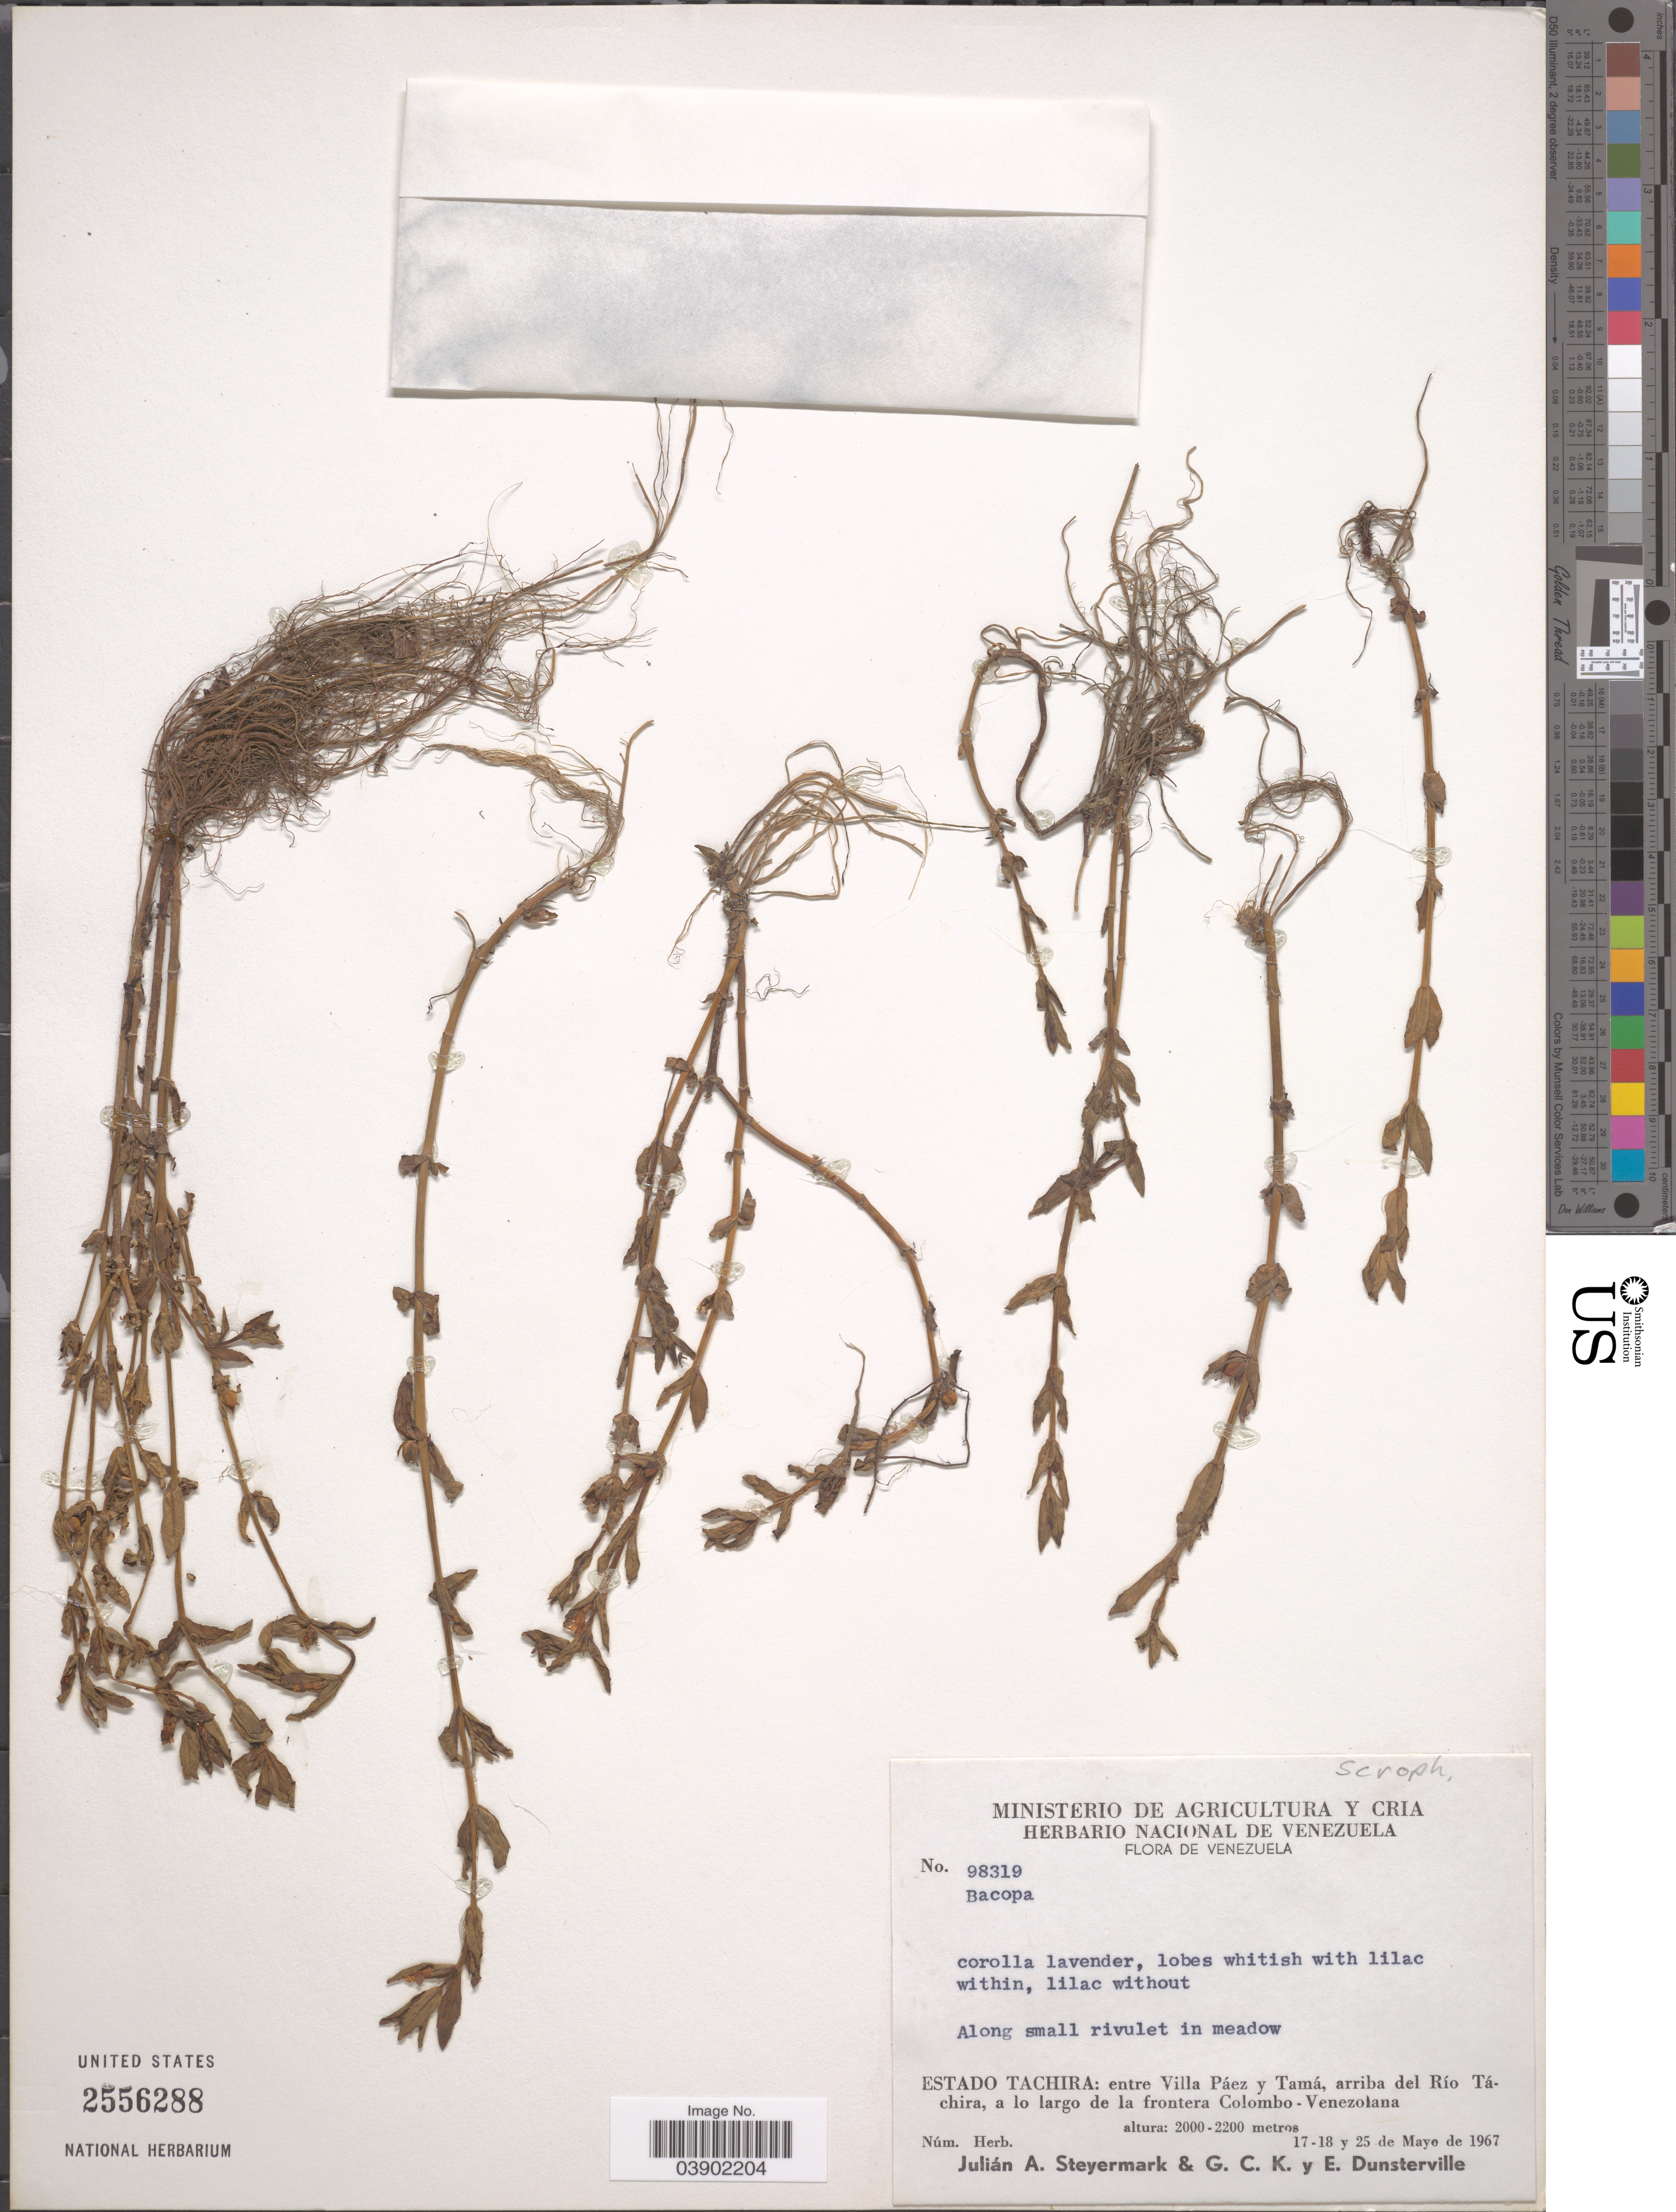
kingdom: Plantae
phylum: Tracheophyta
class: Magnoliopsida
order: Lamiales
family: Plantaginaceae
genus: Bacopa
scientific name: Bacopa sp.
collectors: J. Steyermark, G. C. K. Dunsterville & E. Dunsterville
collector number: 98319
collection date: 1967-05-17/1967-05-25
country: Venezuela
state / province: Tachira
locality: Entre Villa Páez y Tamá, arriba del Río Táchira, a lo largo de la frontera Colombo - Venezolana.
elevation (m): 2000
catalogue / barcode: US 2556288